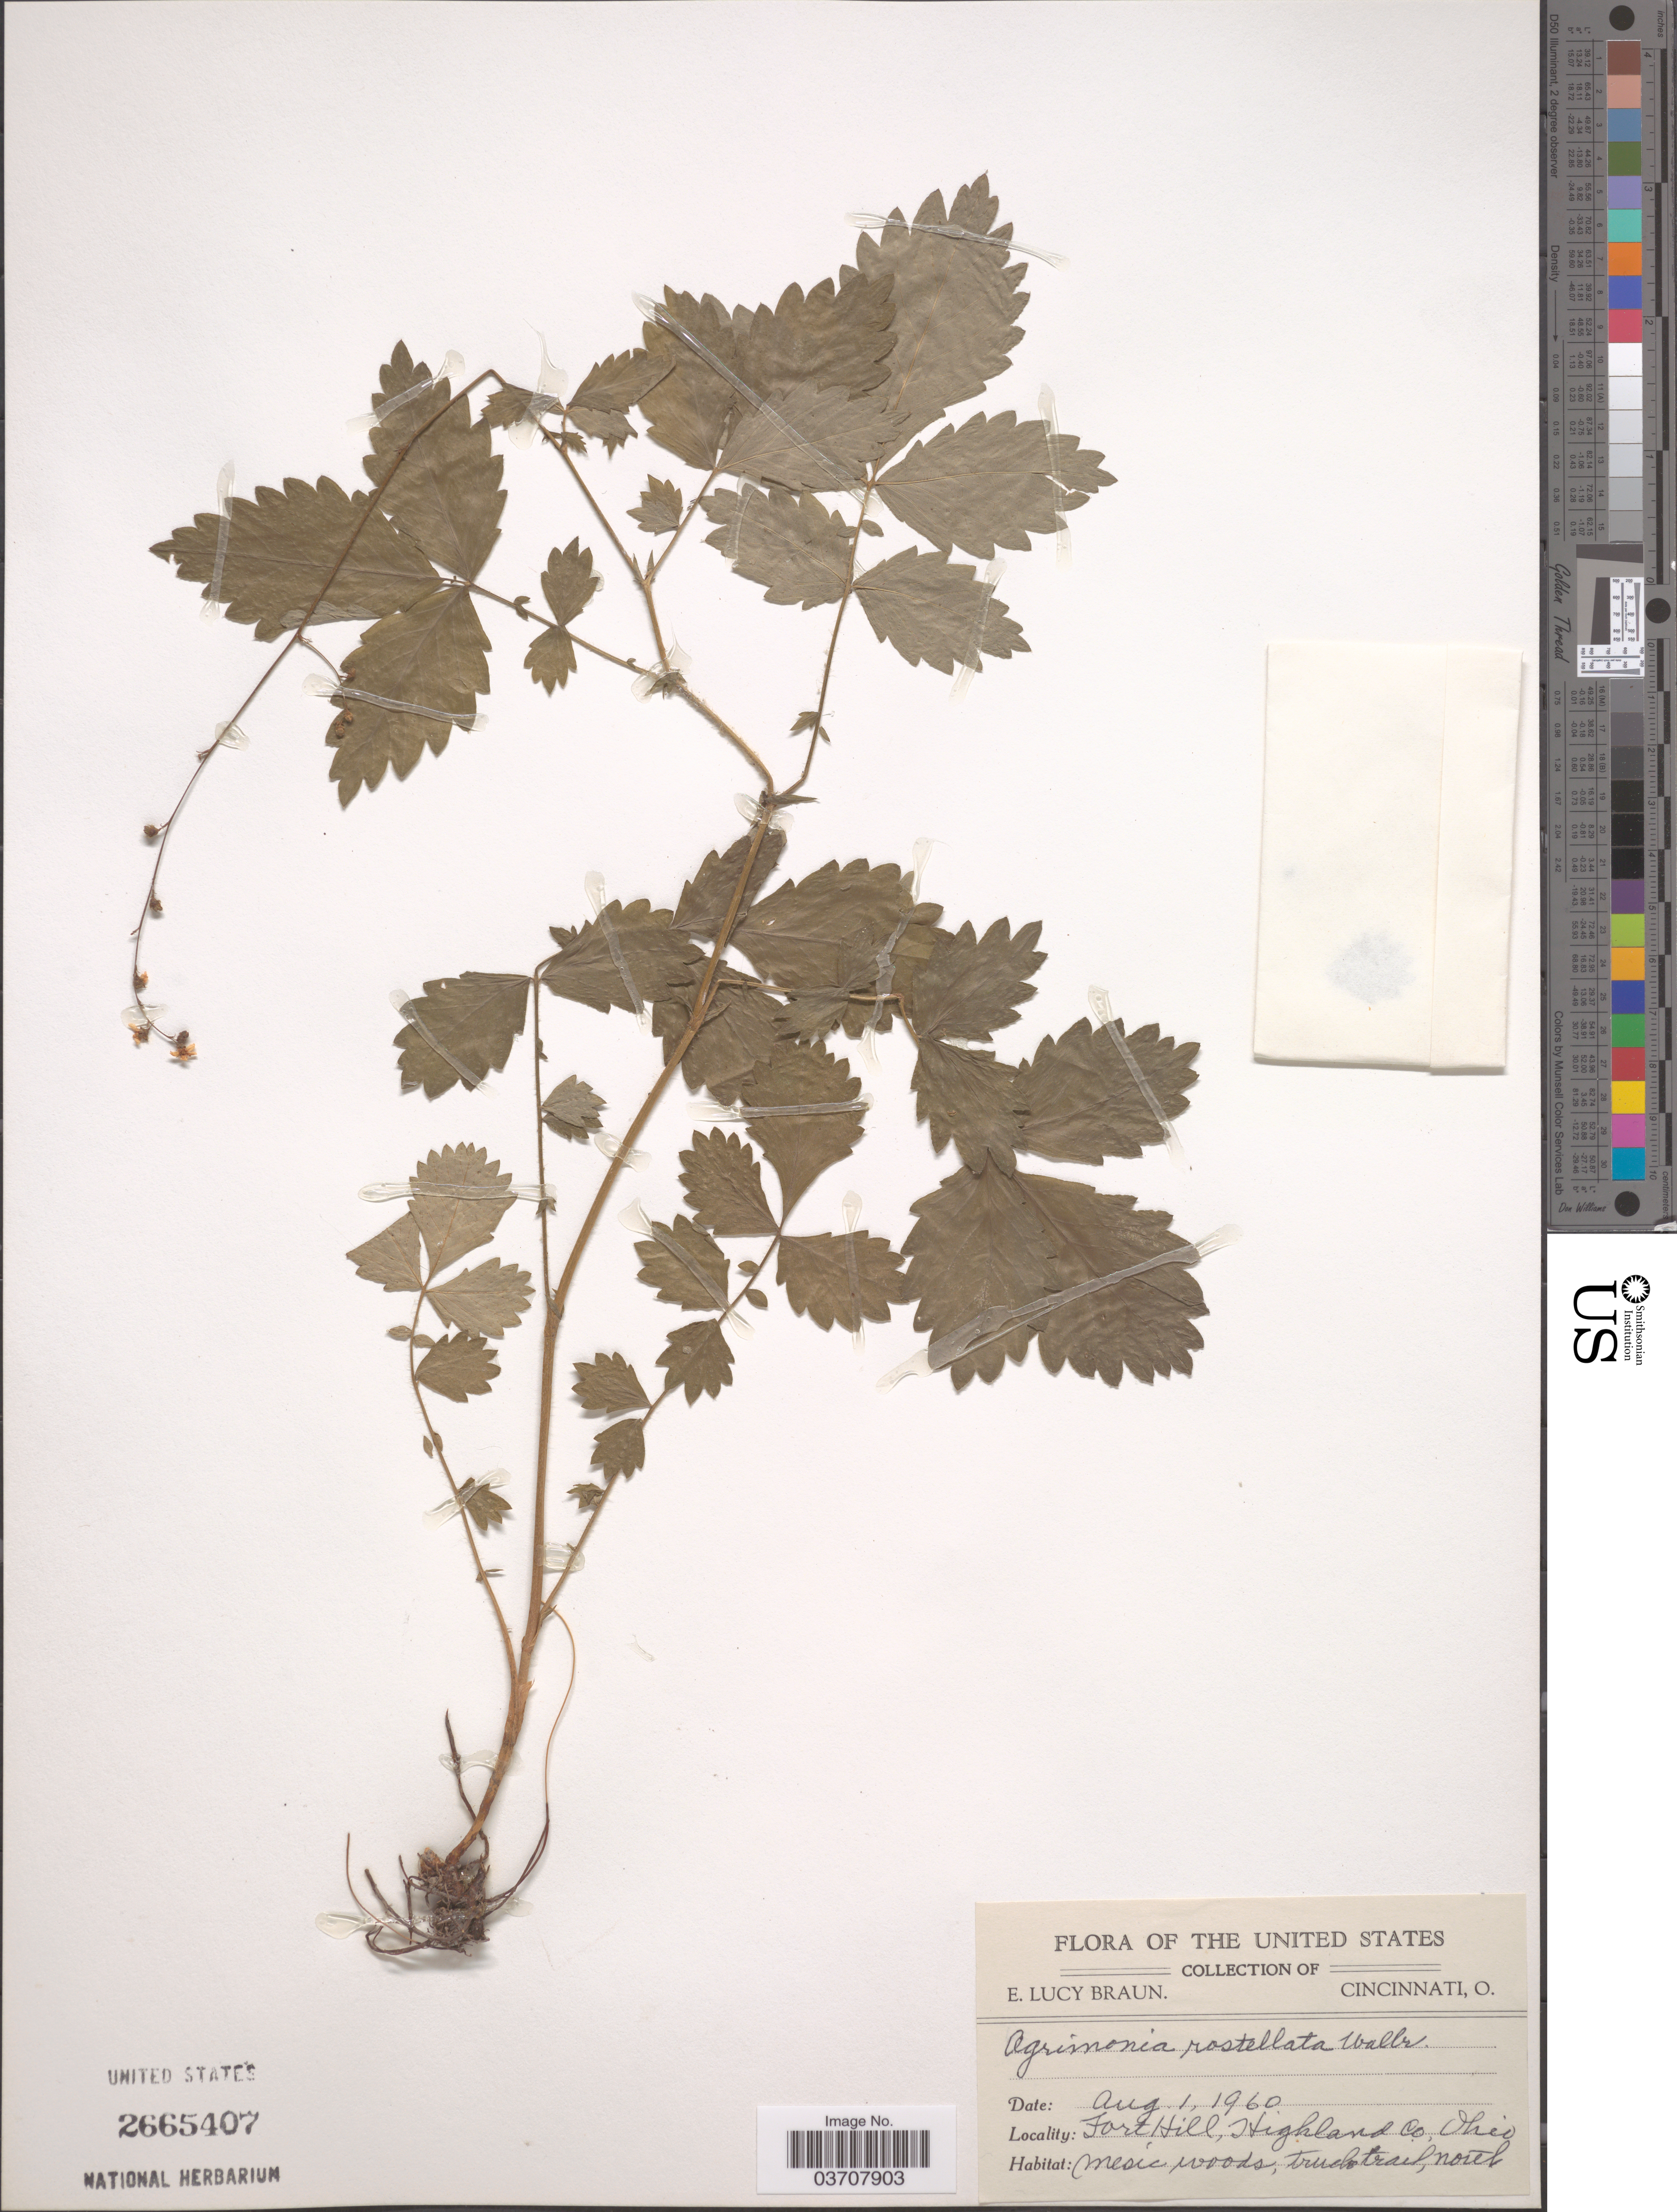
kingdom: Plantae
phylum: Tracheophyta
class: Magnoliopsida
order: Rosales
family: Rosaceae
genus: Agrimonia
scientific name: Agrimonia rostellata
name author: Wallr.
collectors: E. L. Braun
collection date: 1960-08-01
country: United States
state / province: Ohio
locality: Fort Hill, Highland Co.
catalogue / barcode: US 2665407